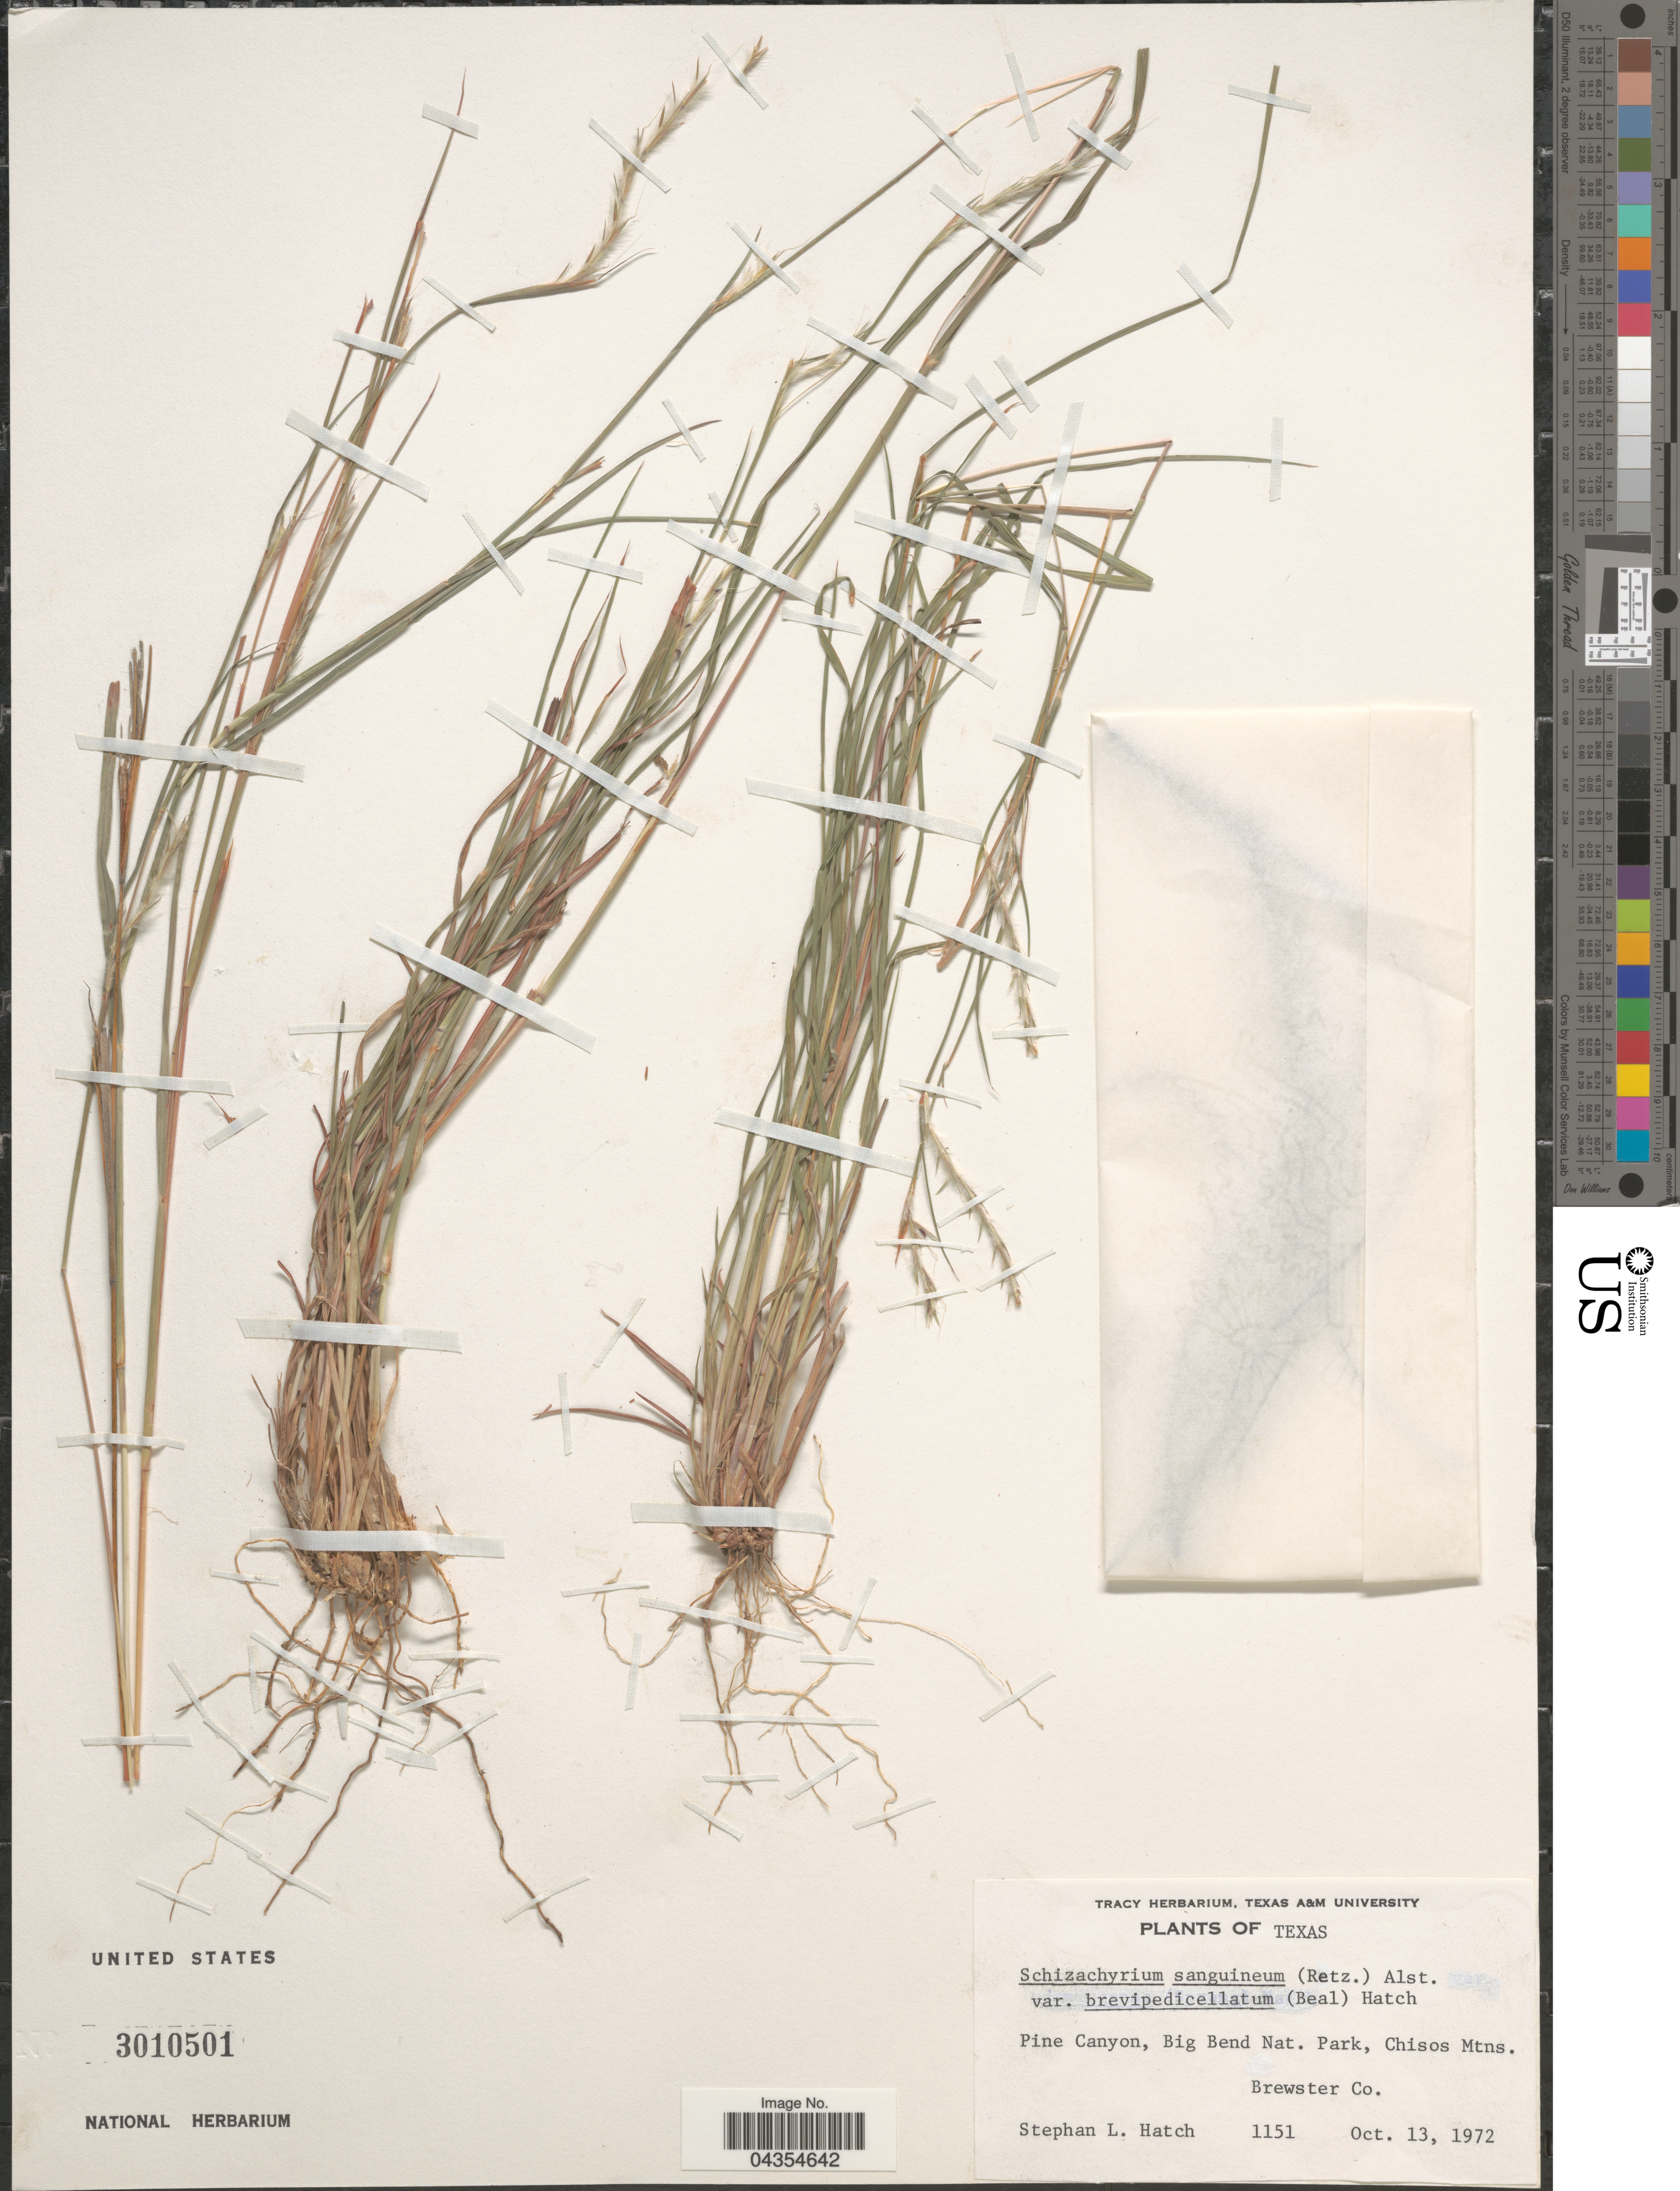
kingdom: Plantae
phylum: Tracheophyta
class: Liliopsida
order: Poales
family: Poaceae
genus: Schizachyrium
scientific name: Schizachyrium sanguineum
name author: (Retz.) Alston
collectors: S. L. Hatch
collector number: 1151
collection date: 1972-10-13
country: United States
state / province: Texas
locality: Pine Canyon, Big Bend Nat. Park, Chisos Mtns. Brewster Co.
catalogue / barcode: US 3010501